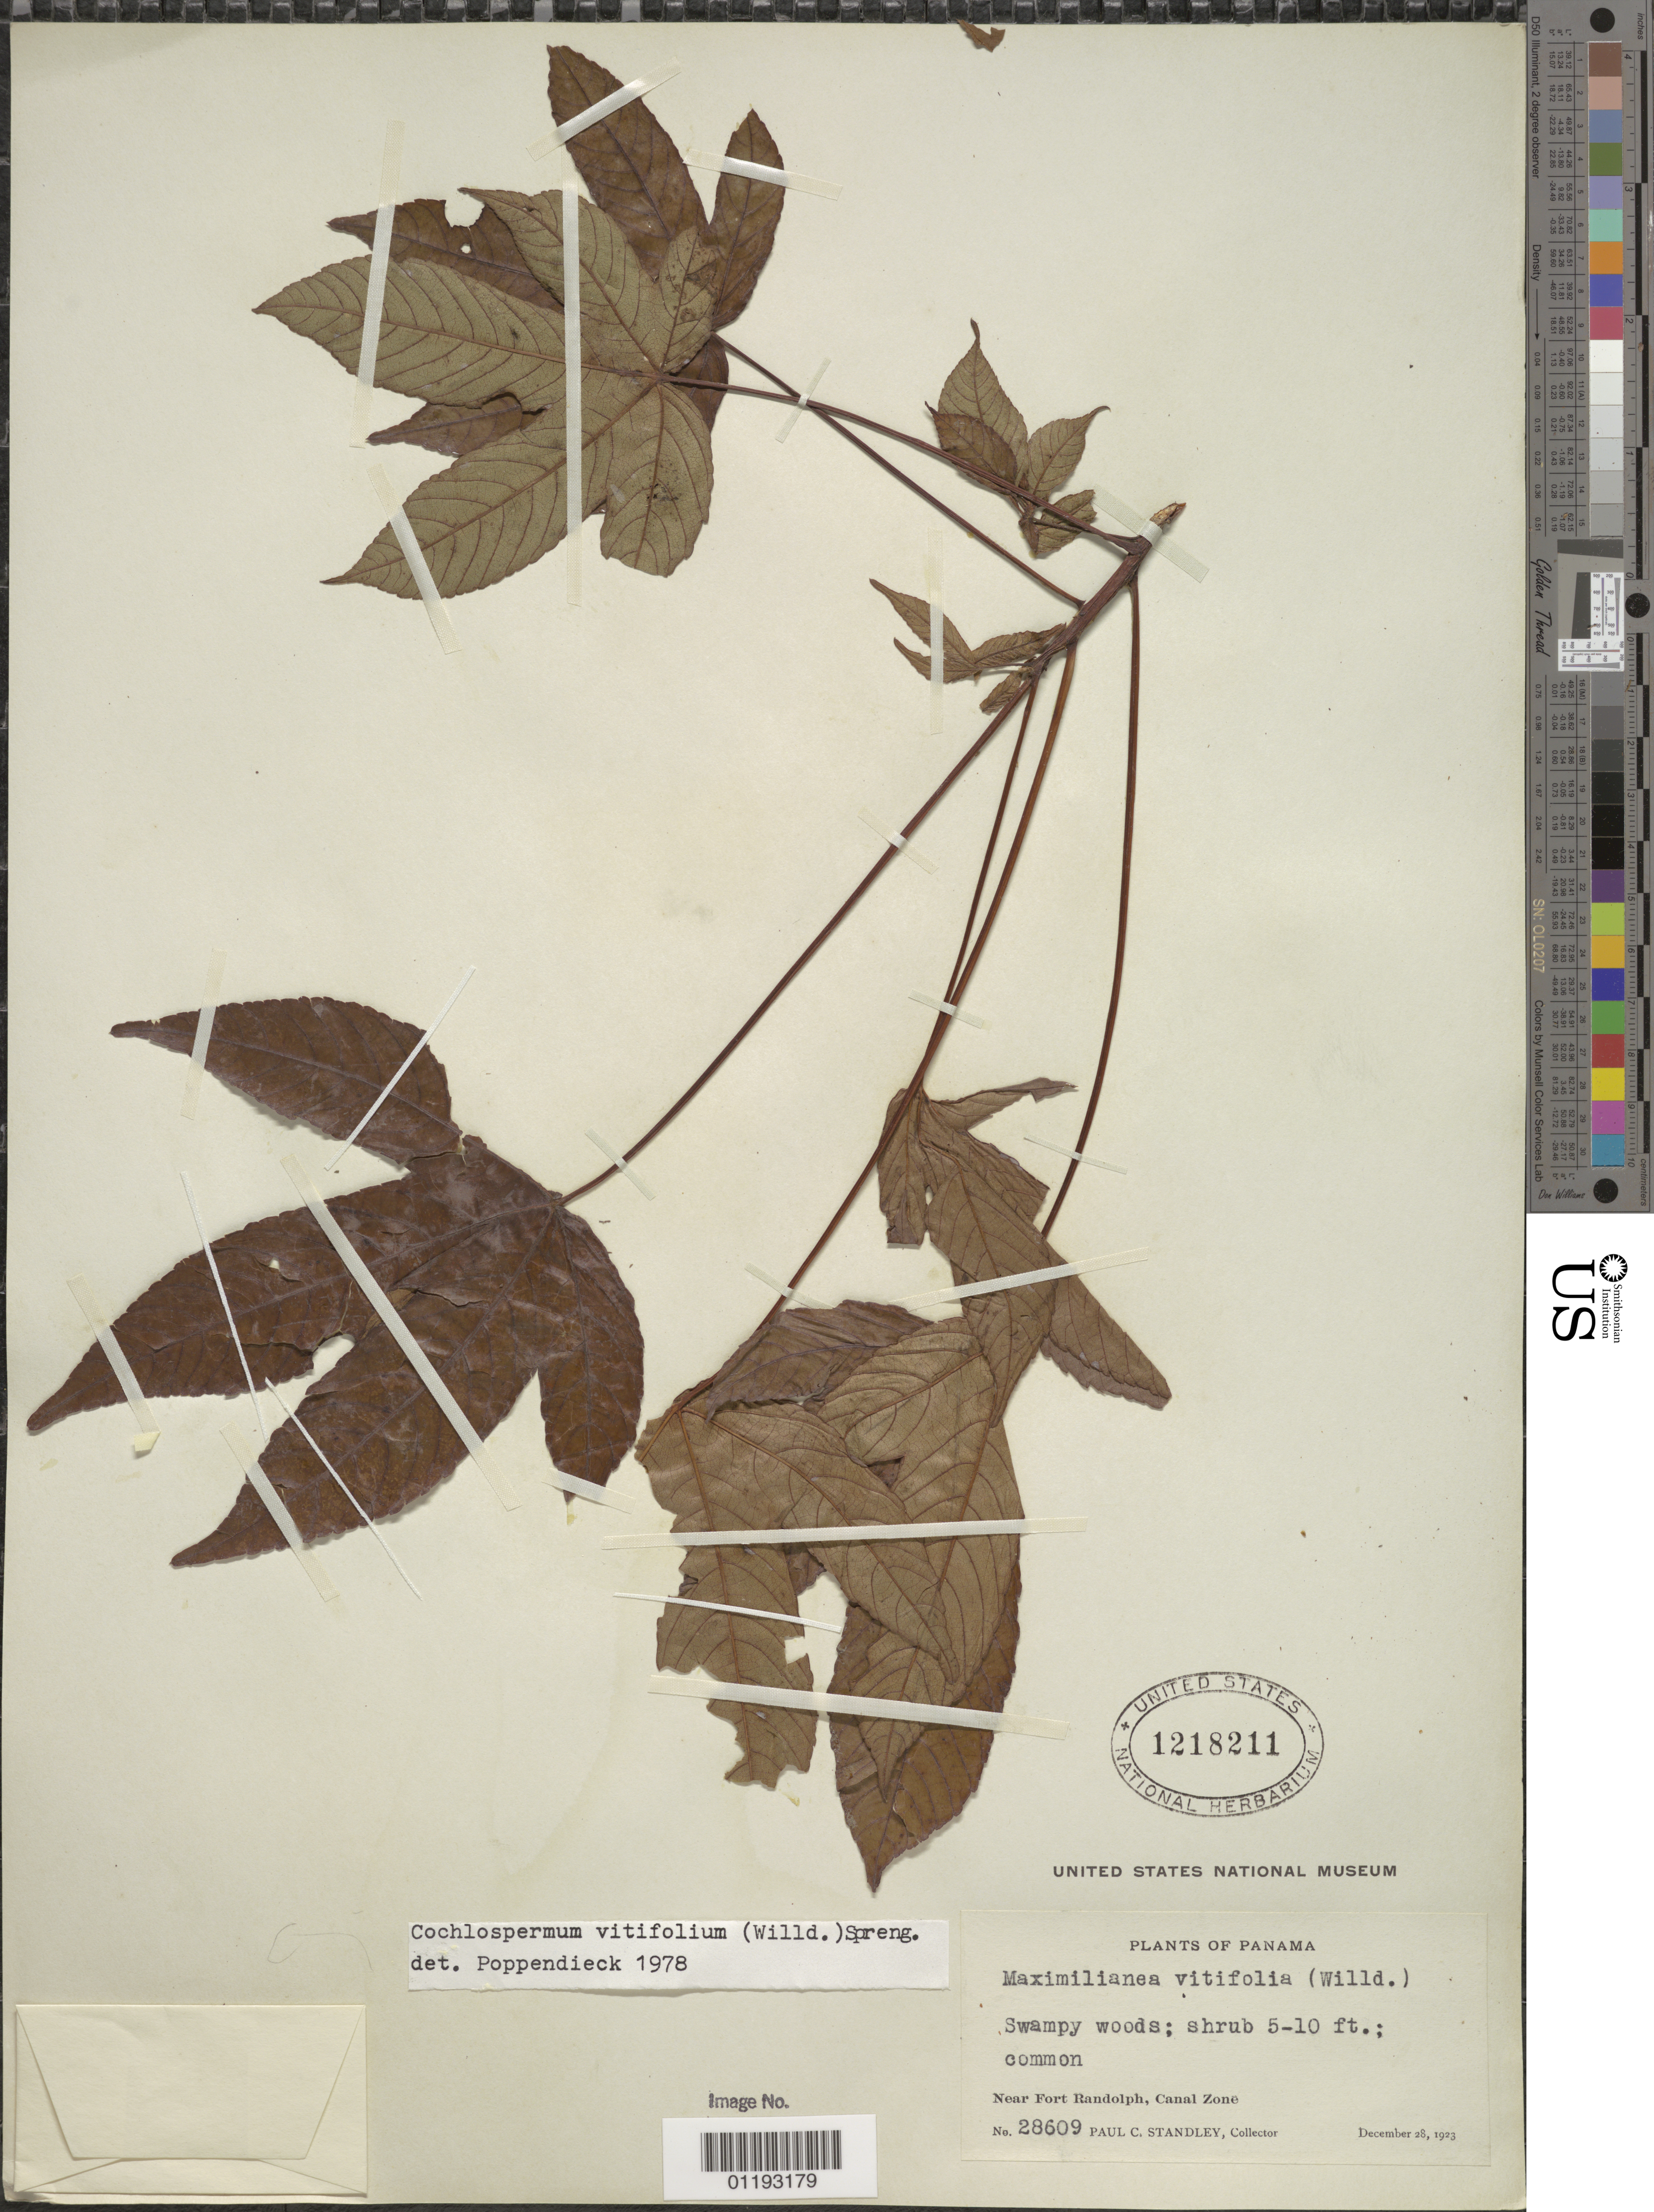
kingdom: Plantae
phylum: Tracheophyta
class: Magnoliopsida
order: Malvales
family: Cochlospermaceae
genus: Cochlospermum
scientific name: Cochlospermum vitifolium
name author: (Willd.) Spreng.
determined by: Poppendieck, H.-H., (HBG), Institut fur Allgemeine Botanik und Botanischer Garten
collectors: P. C. Standley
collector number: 28609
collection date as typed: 28 Dec 1923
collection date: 1923-12-28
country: Panama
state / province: Colón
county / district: Canal Zone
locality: Near Fort Randolph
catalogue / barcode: US 1218211